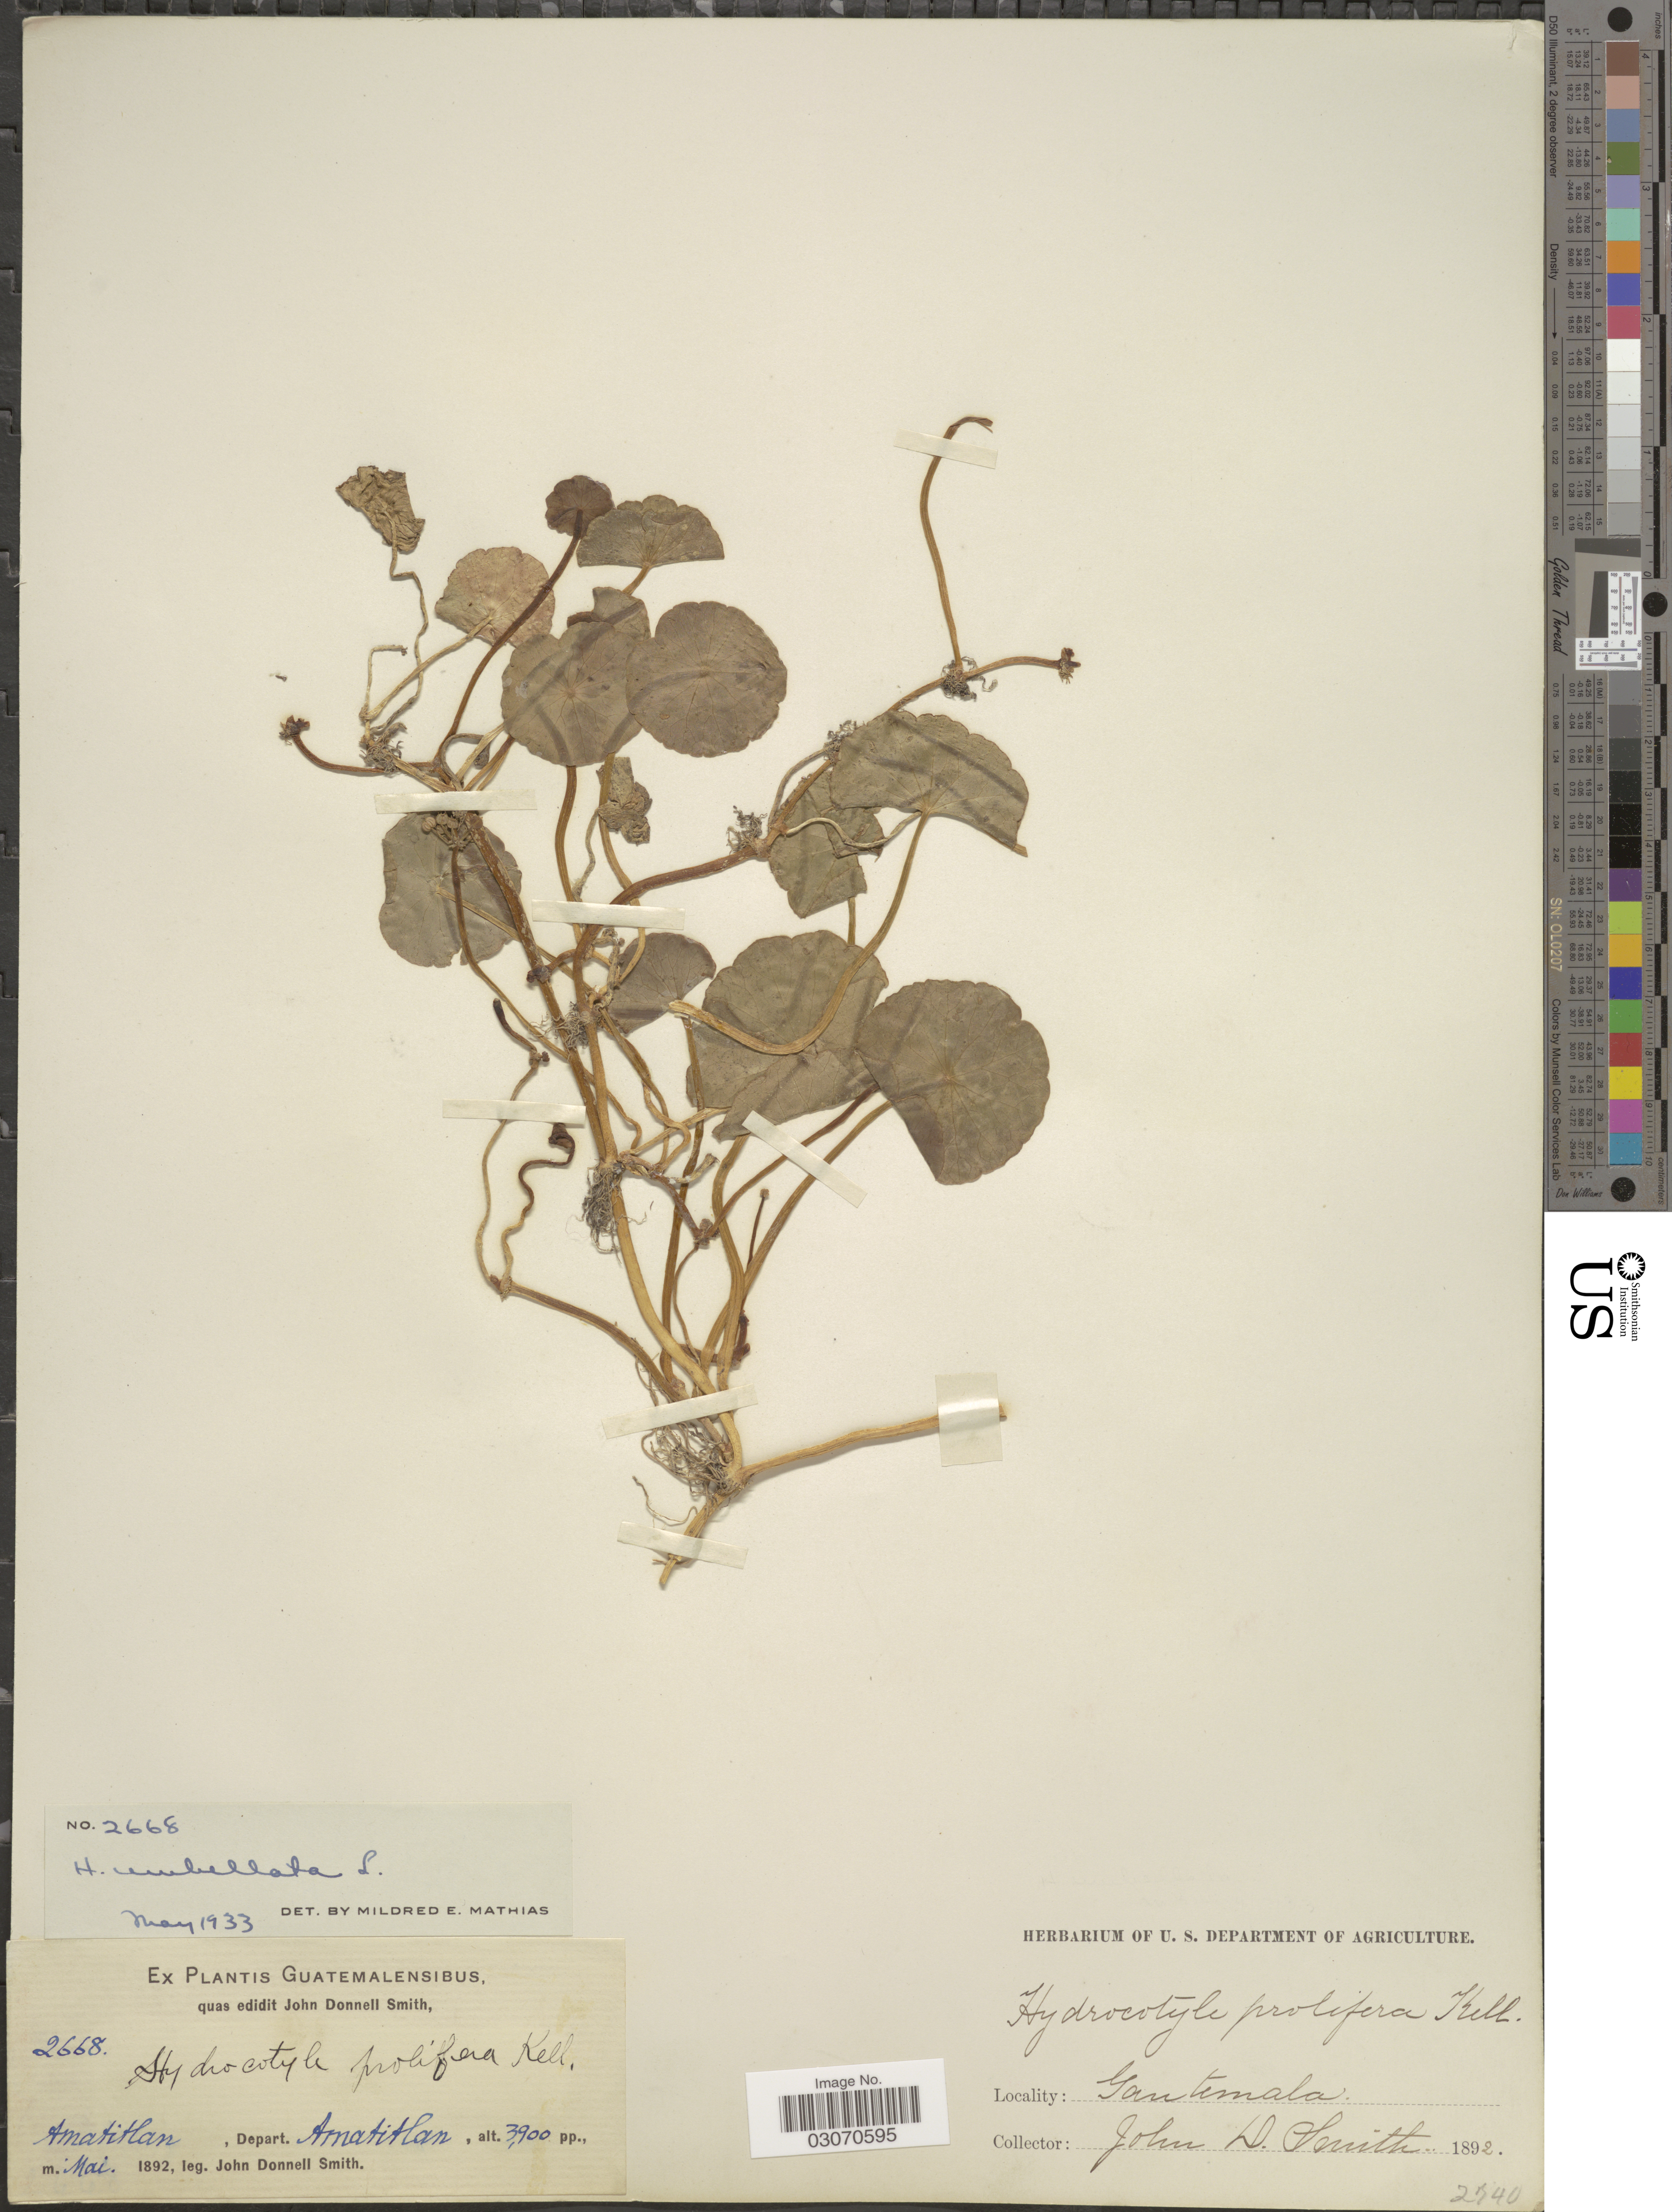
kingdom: Plantae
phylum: Tracheophyta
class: Magnoliopsida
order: Apiales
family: Araliaceae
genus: Hydrocotyle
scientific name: Hydrocotyle umbellata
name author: L.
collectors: J. Donnell Smith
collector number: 2668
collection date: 1892-05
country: Guatemala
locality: Amatitlan, Depart. Amatitlan.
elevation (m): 1189